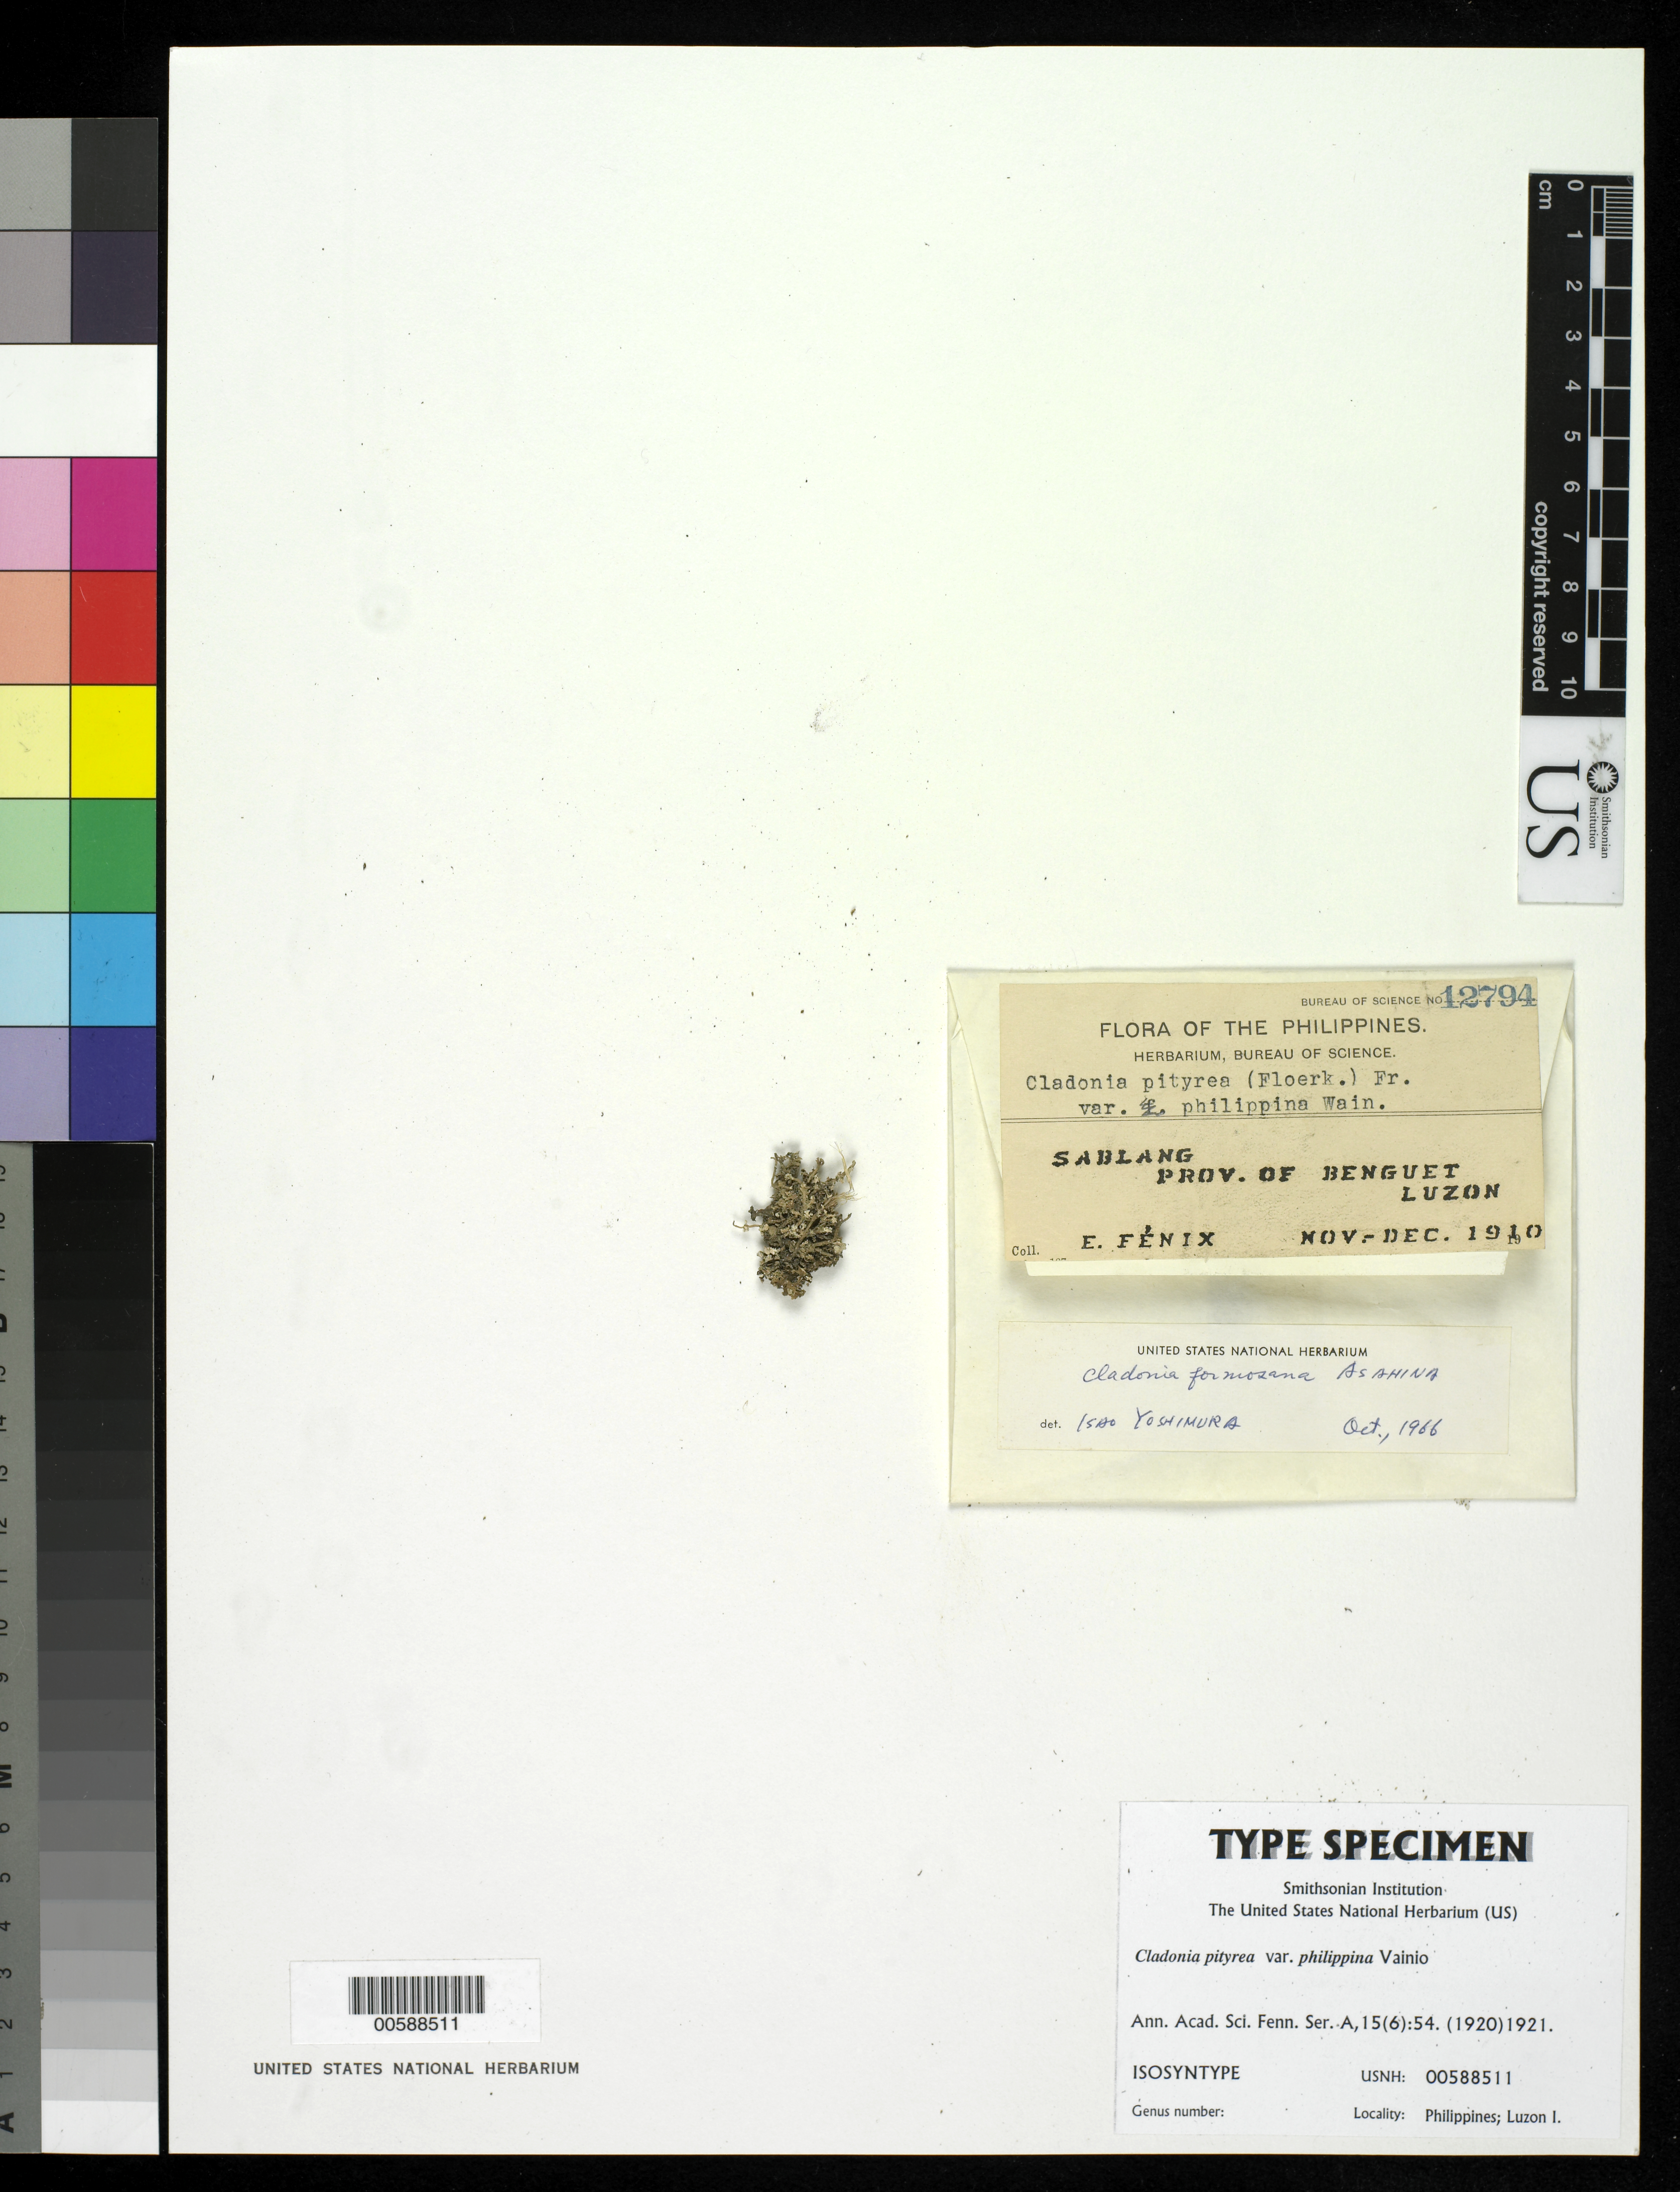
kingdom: Fungi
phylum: Ascomycota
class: Lecanoromycetes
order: Lecanorales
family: Cladoniaceae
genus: Cladonia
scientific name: Cladonia pityrea var. philippina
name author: Vain.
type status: Isosyntype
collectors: A. Fenix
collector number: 12794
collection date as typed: Nov 1910 to -- Dec 1910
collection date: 1910-11/1910-12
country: Philippines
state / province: Cordillera (Administrative Region)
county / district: Benguet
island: Luzon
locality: Sablang.